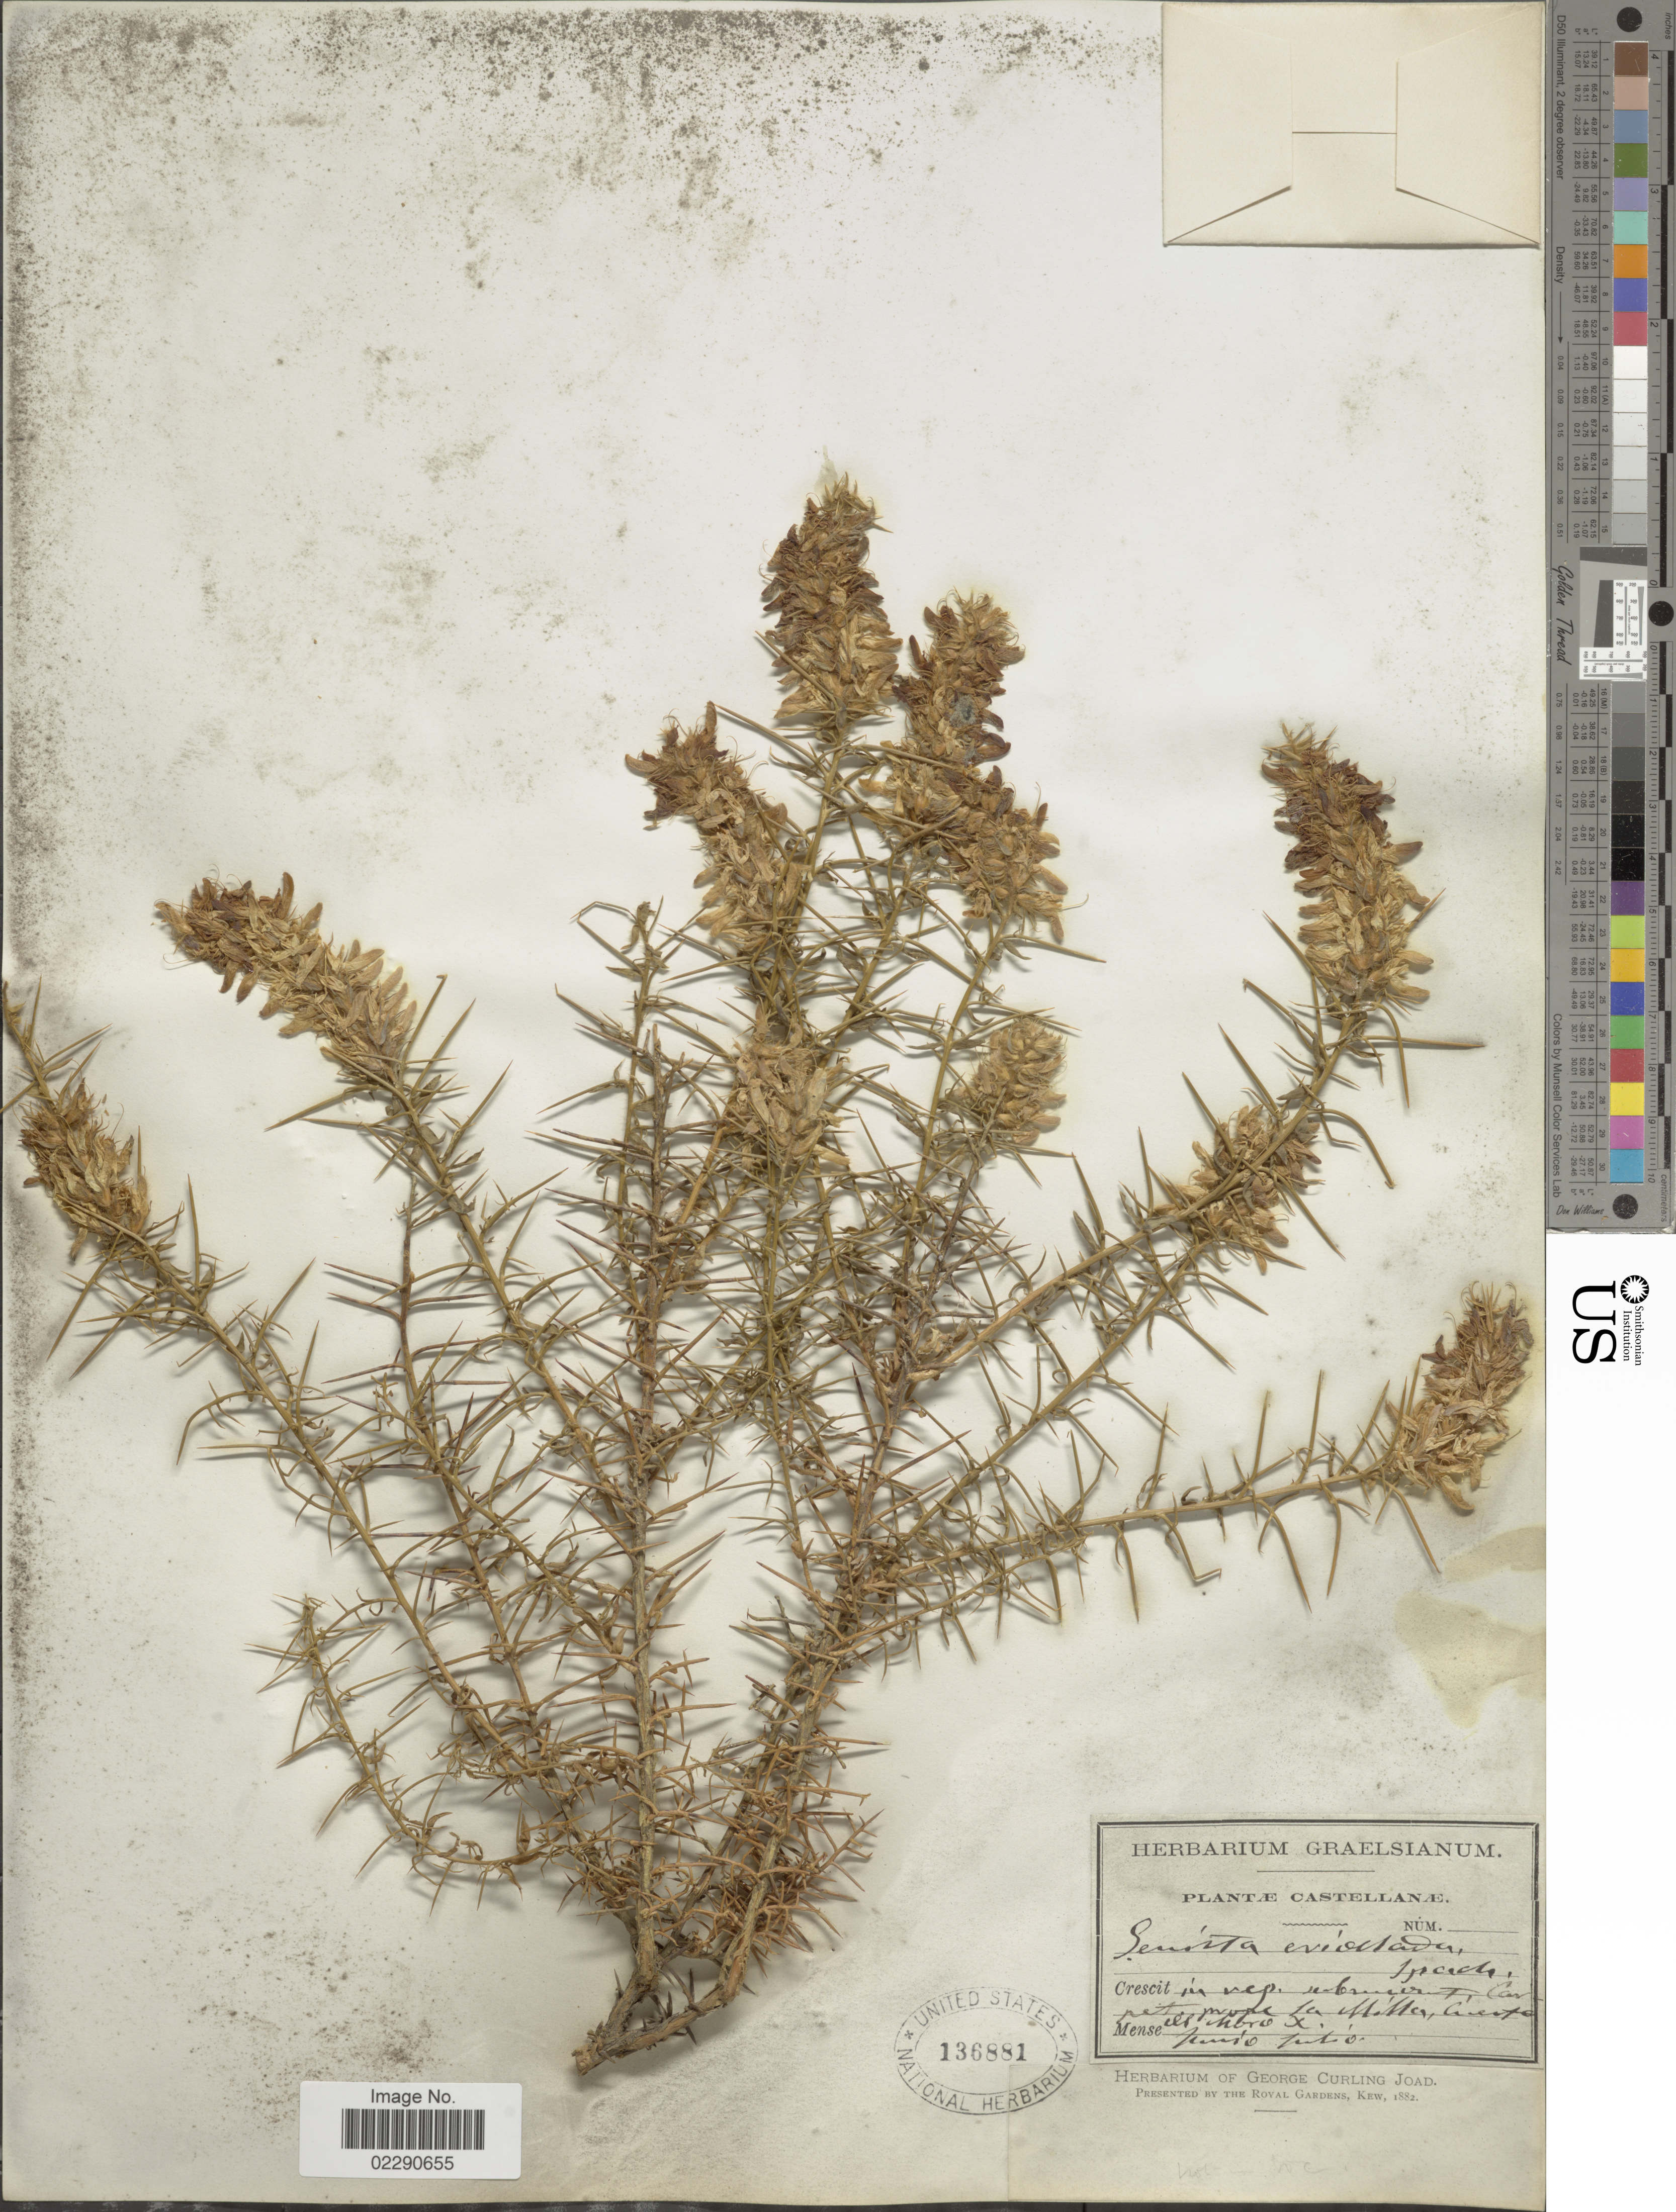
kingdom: Plantae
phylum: Tracheophyta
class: Magnoliopsida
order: Fabales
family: Fabaceae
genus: Genista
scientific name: Genista erioclada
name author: Spach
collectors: -- Castellanos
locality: Prope La Miller, Cuerte [interpreted]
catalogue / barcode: US 136881